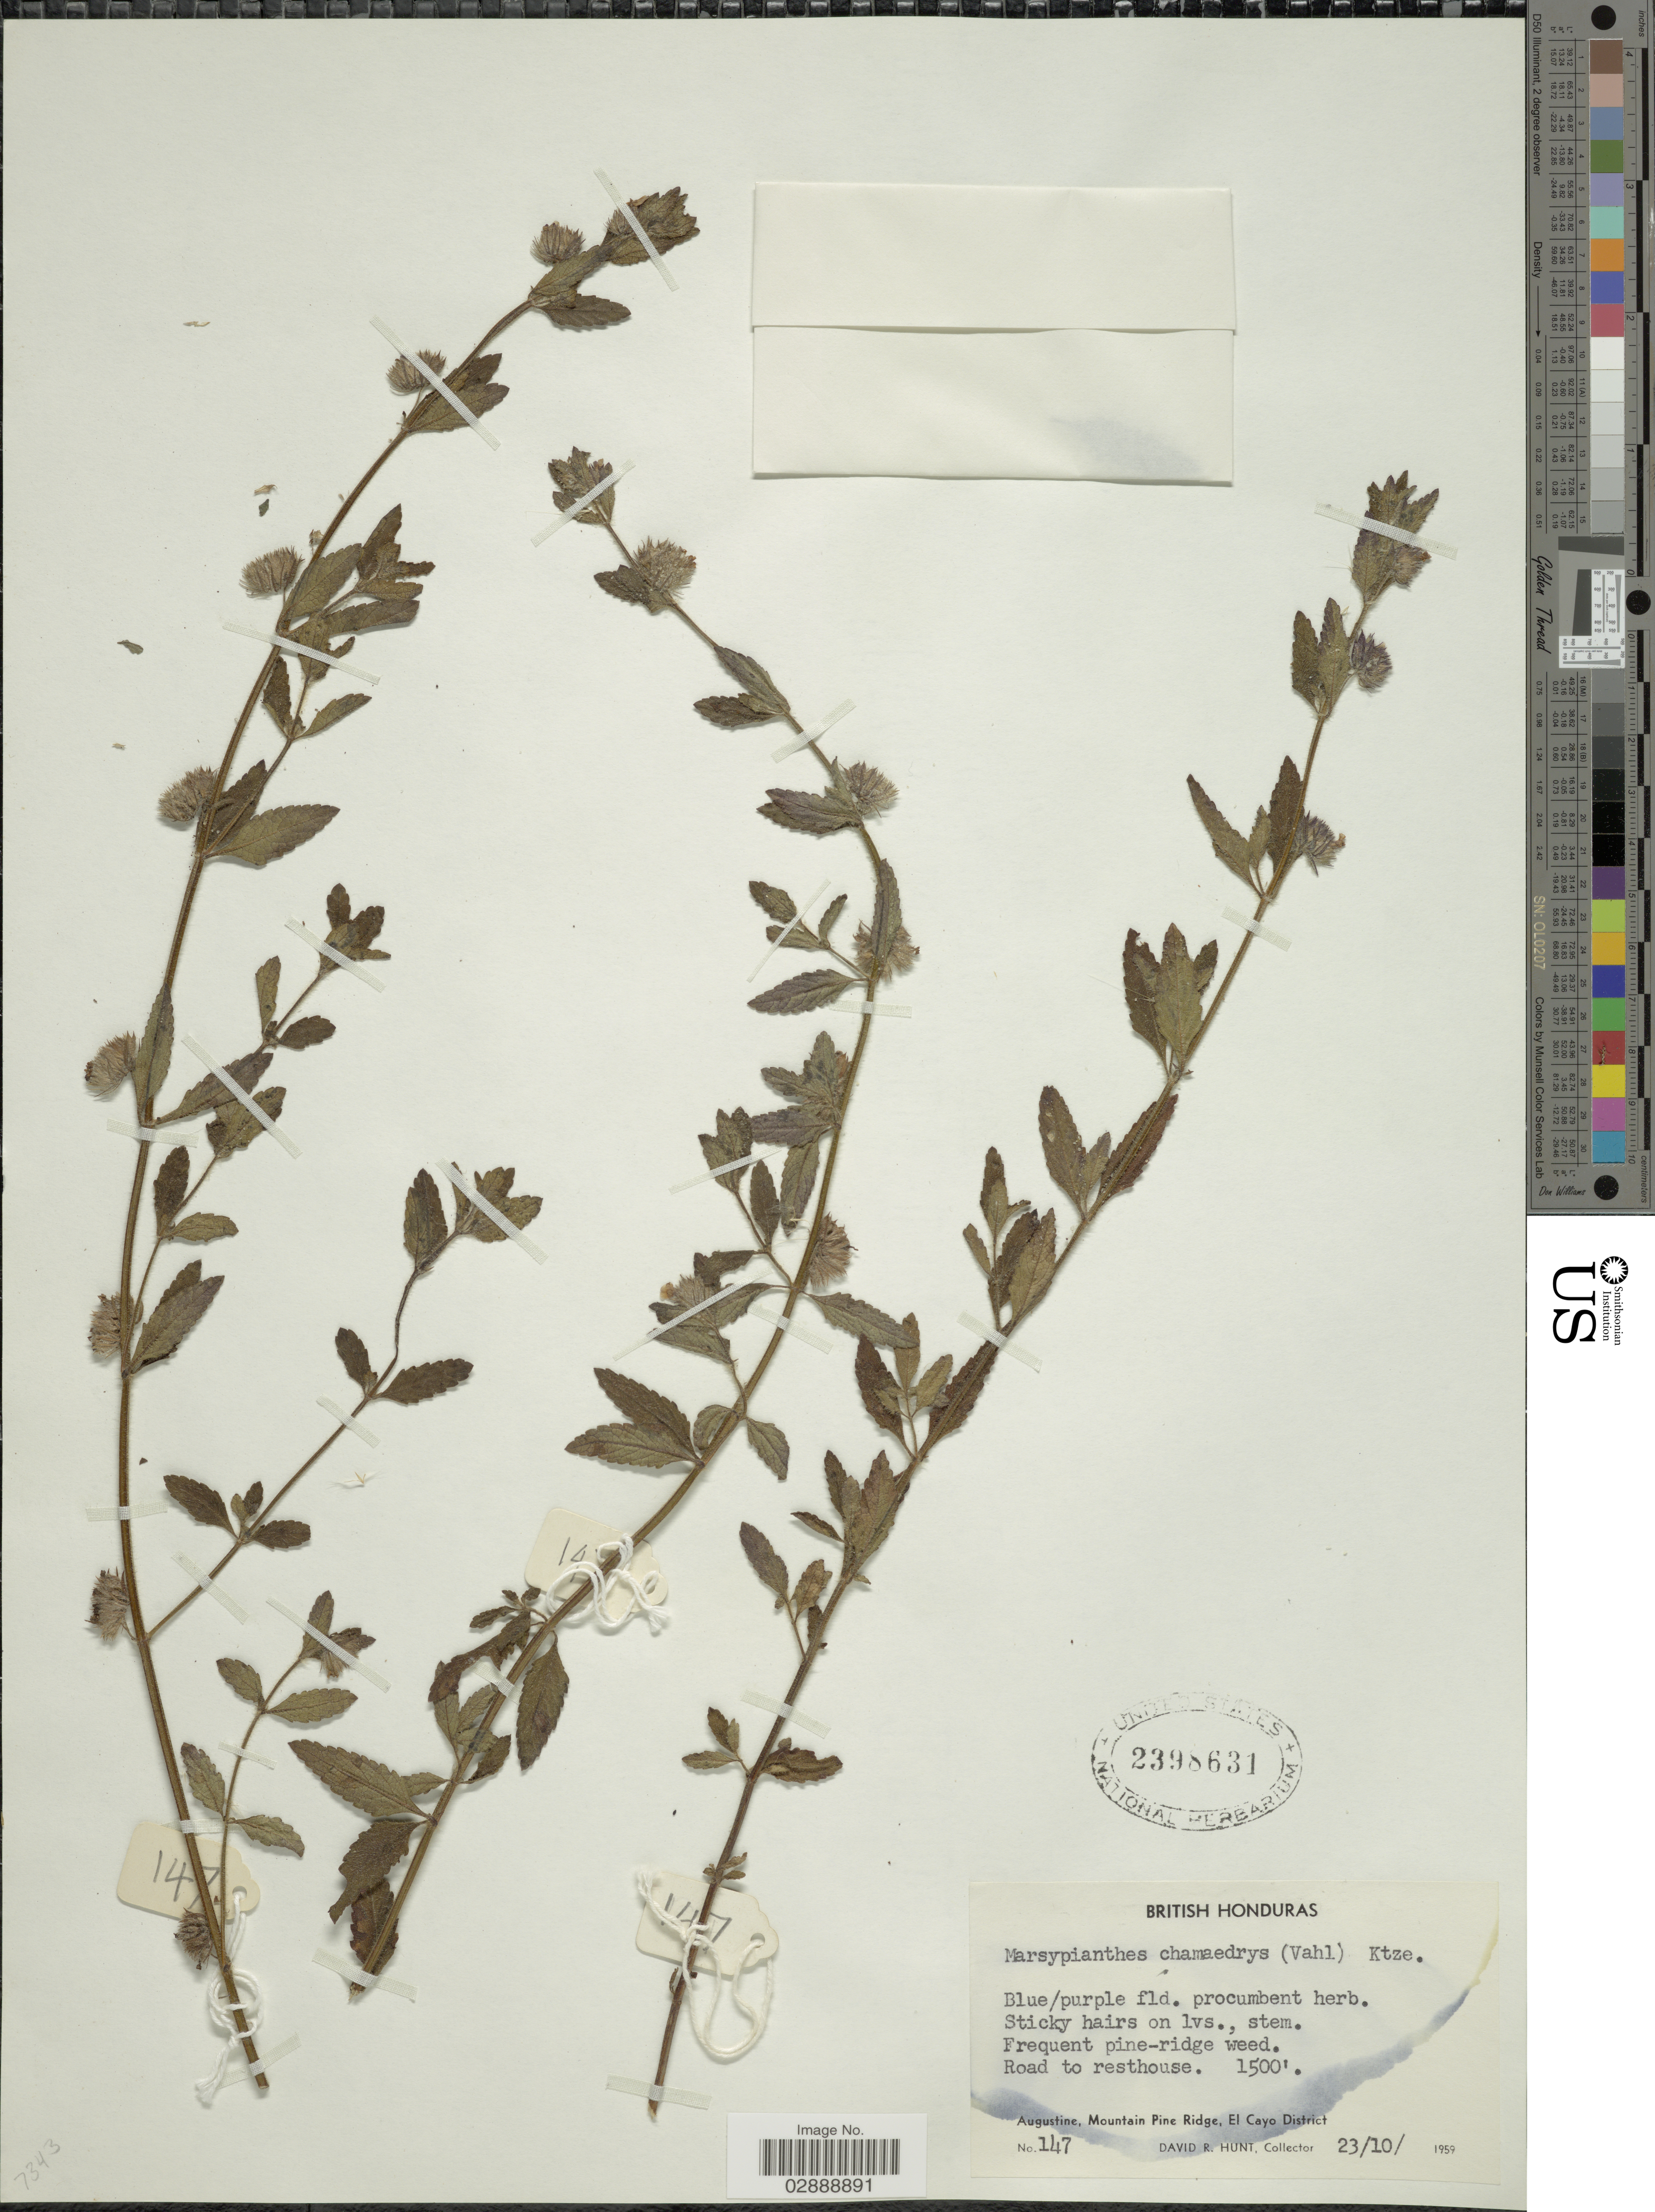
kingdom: Plantae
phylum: Tracheophyta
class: Magnoliopsida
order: Lamiales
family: Lamiaceae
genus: Marsypianthes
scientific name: Marsypianthes chamaedrys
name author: (Vahl) Kuntze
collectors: D. R. Hunt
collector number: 147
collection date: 1959-10-23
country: Belize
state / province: Cayo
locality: British Honduras. Augustine, Mountain Pine Ridge, El Cayo District.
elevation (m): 457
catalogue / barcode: US 2398631